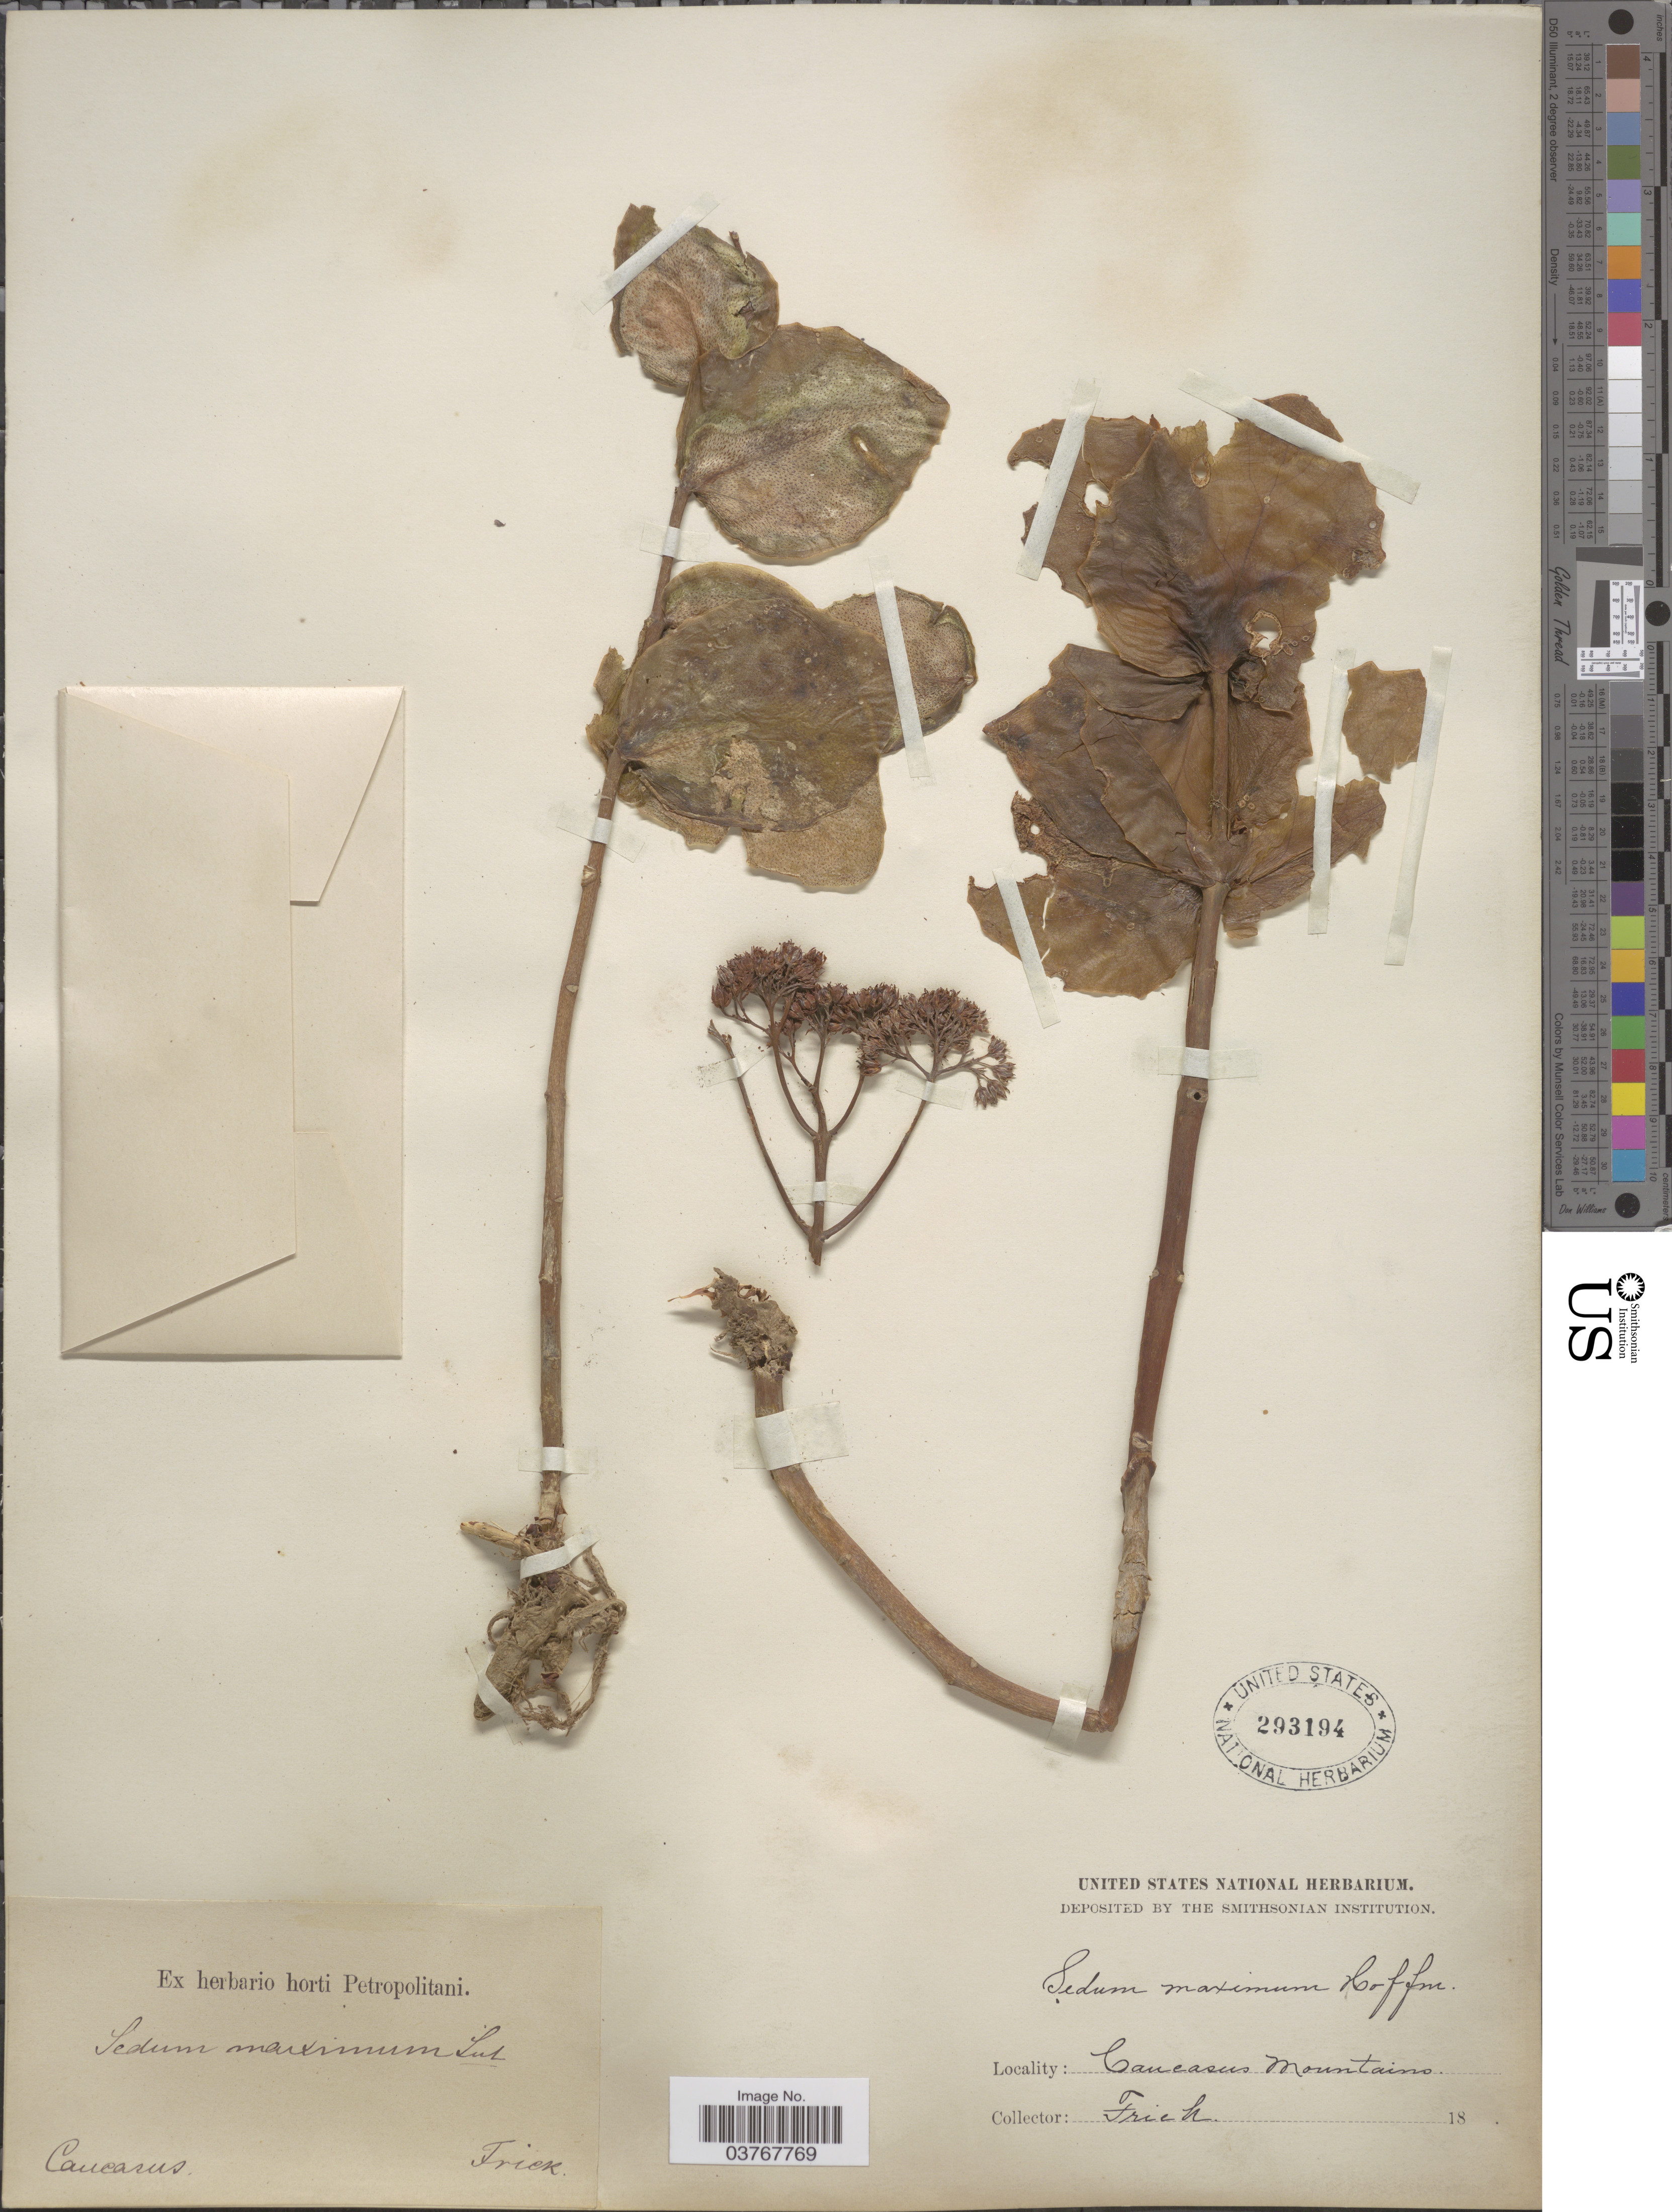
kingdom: Plantae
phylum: Tracheophyta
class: Magnoliopsida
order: Saxifragales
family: Crassulaceae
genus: Hylotelephium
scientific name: Hylotelephium maximum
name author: (L.) Holub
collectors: Frick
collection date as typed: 18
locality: Caucasus. Caucasus Mountains.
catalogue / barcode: US 293194